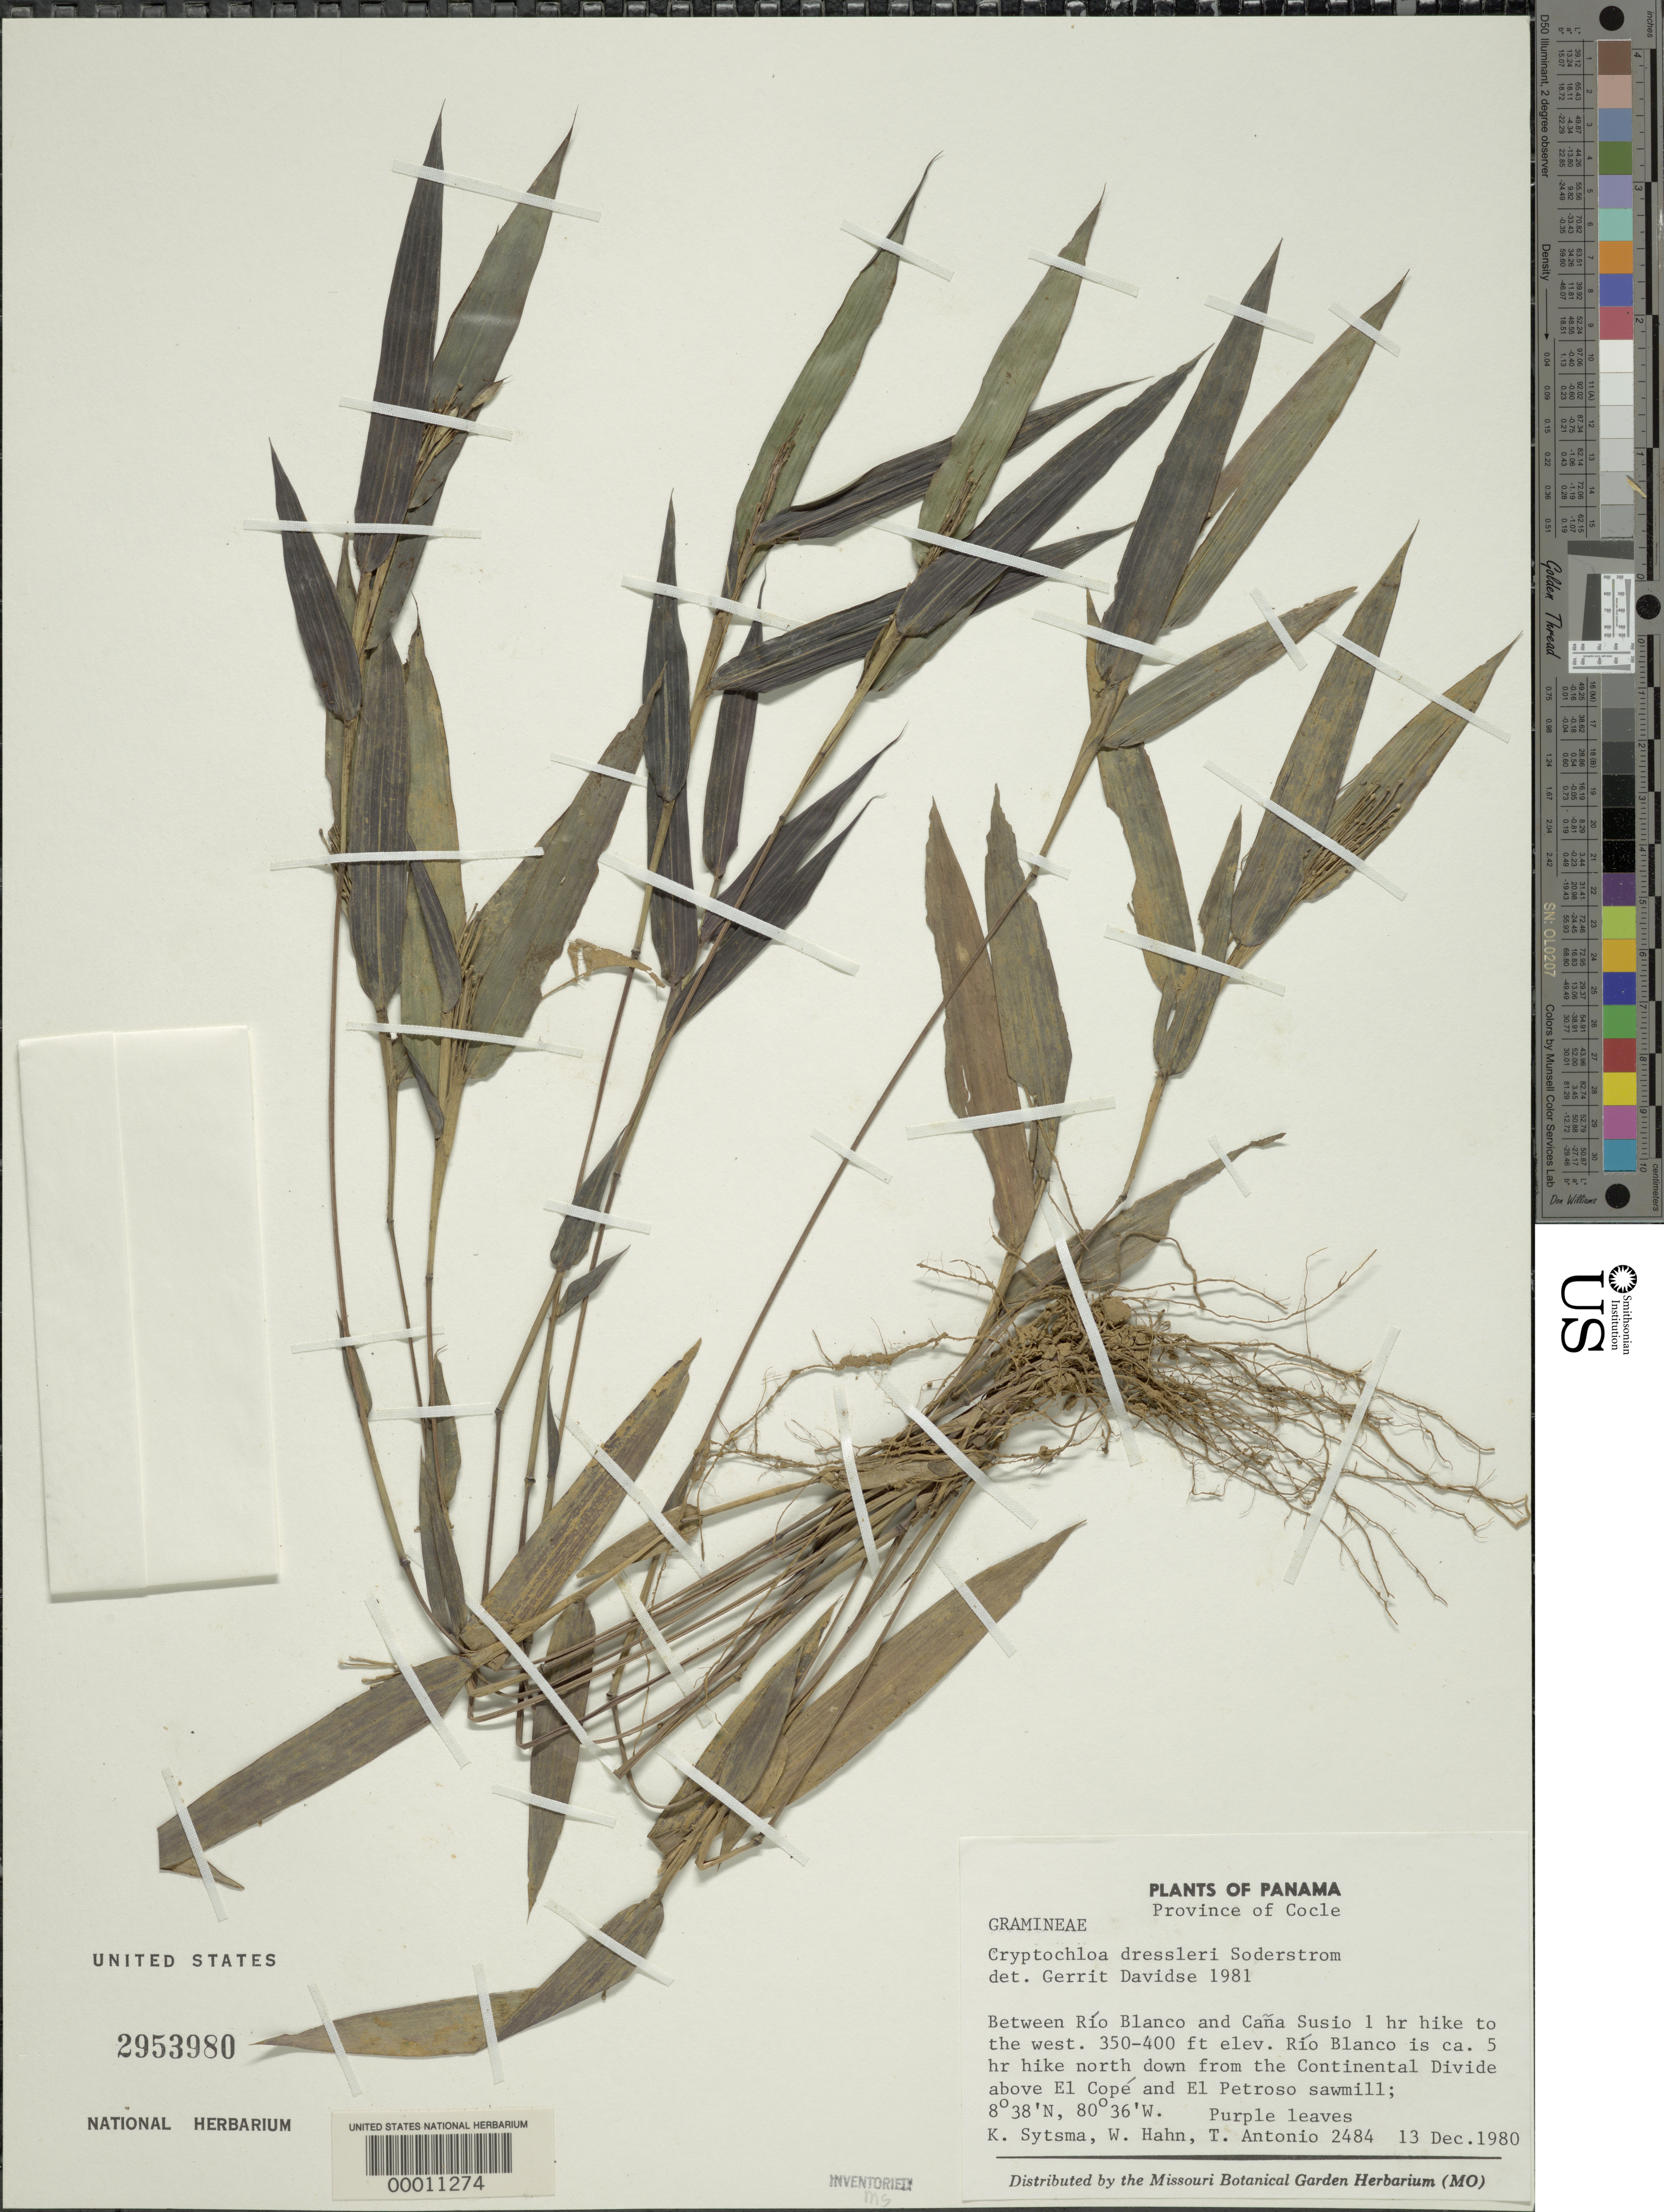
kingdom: Plantae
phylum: Tracheophyta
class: Liliopsida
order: Poales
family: Poaceae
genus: Cryptochloa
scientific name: Cryptochloa dressleri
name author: Soderstr.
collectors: K. J. Sytsma, W. Hahn & T. Antonio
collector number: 2484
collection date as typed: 13 Dec 1980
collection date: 1980-12-13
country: Panama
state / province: Coclé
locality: Rio Blanco, Cana Susio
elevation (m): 107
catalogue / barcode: US 2953980